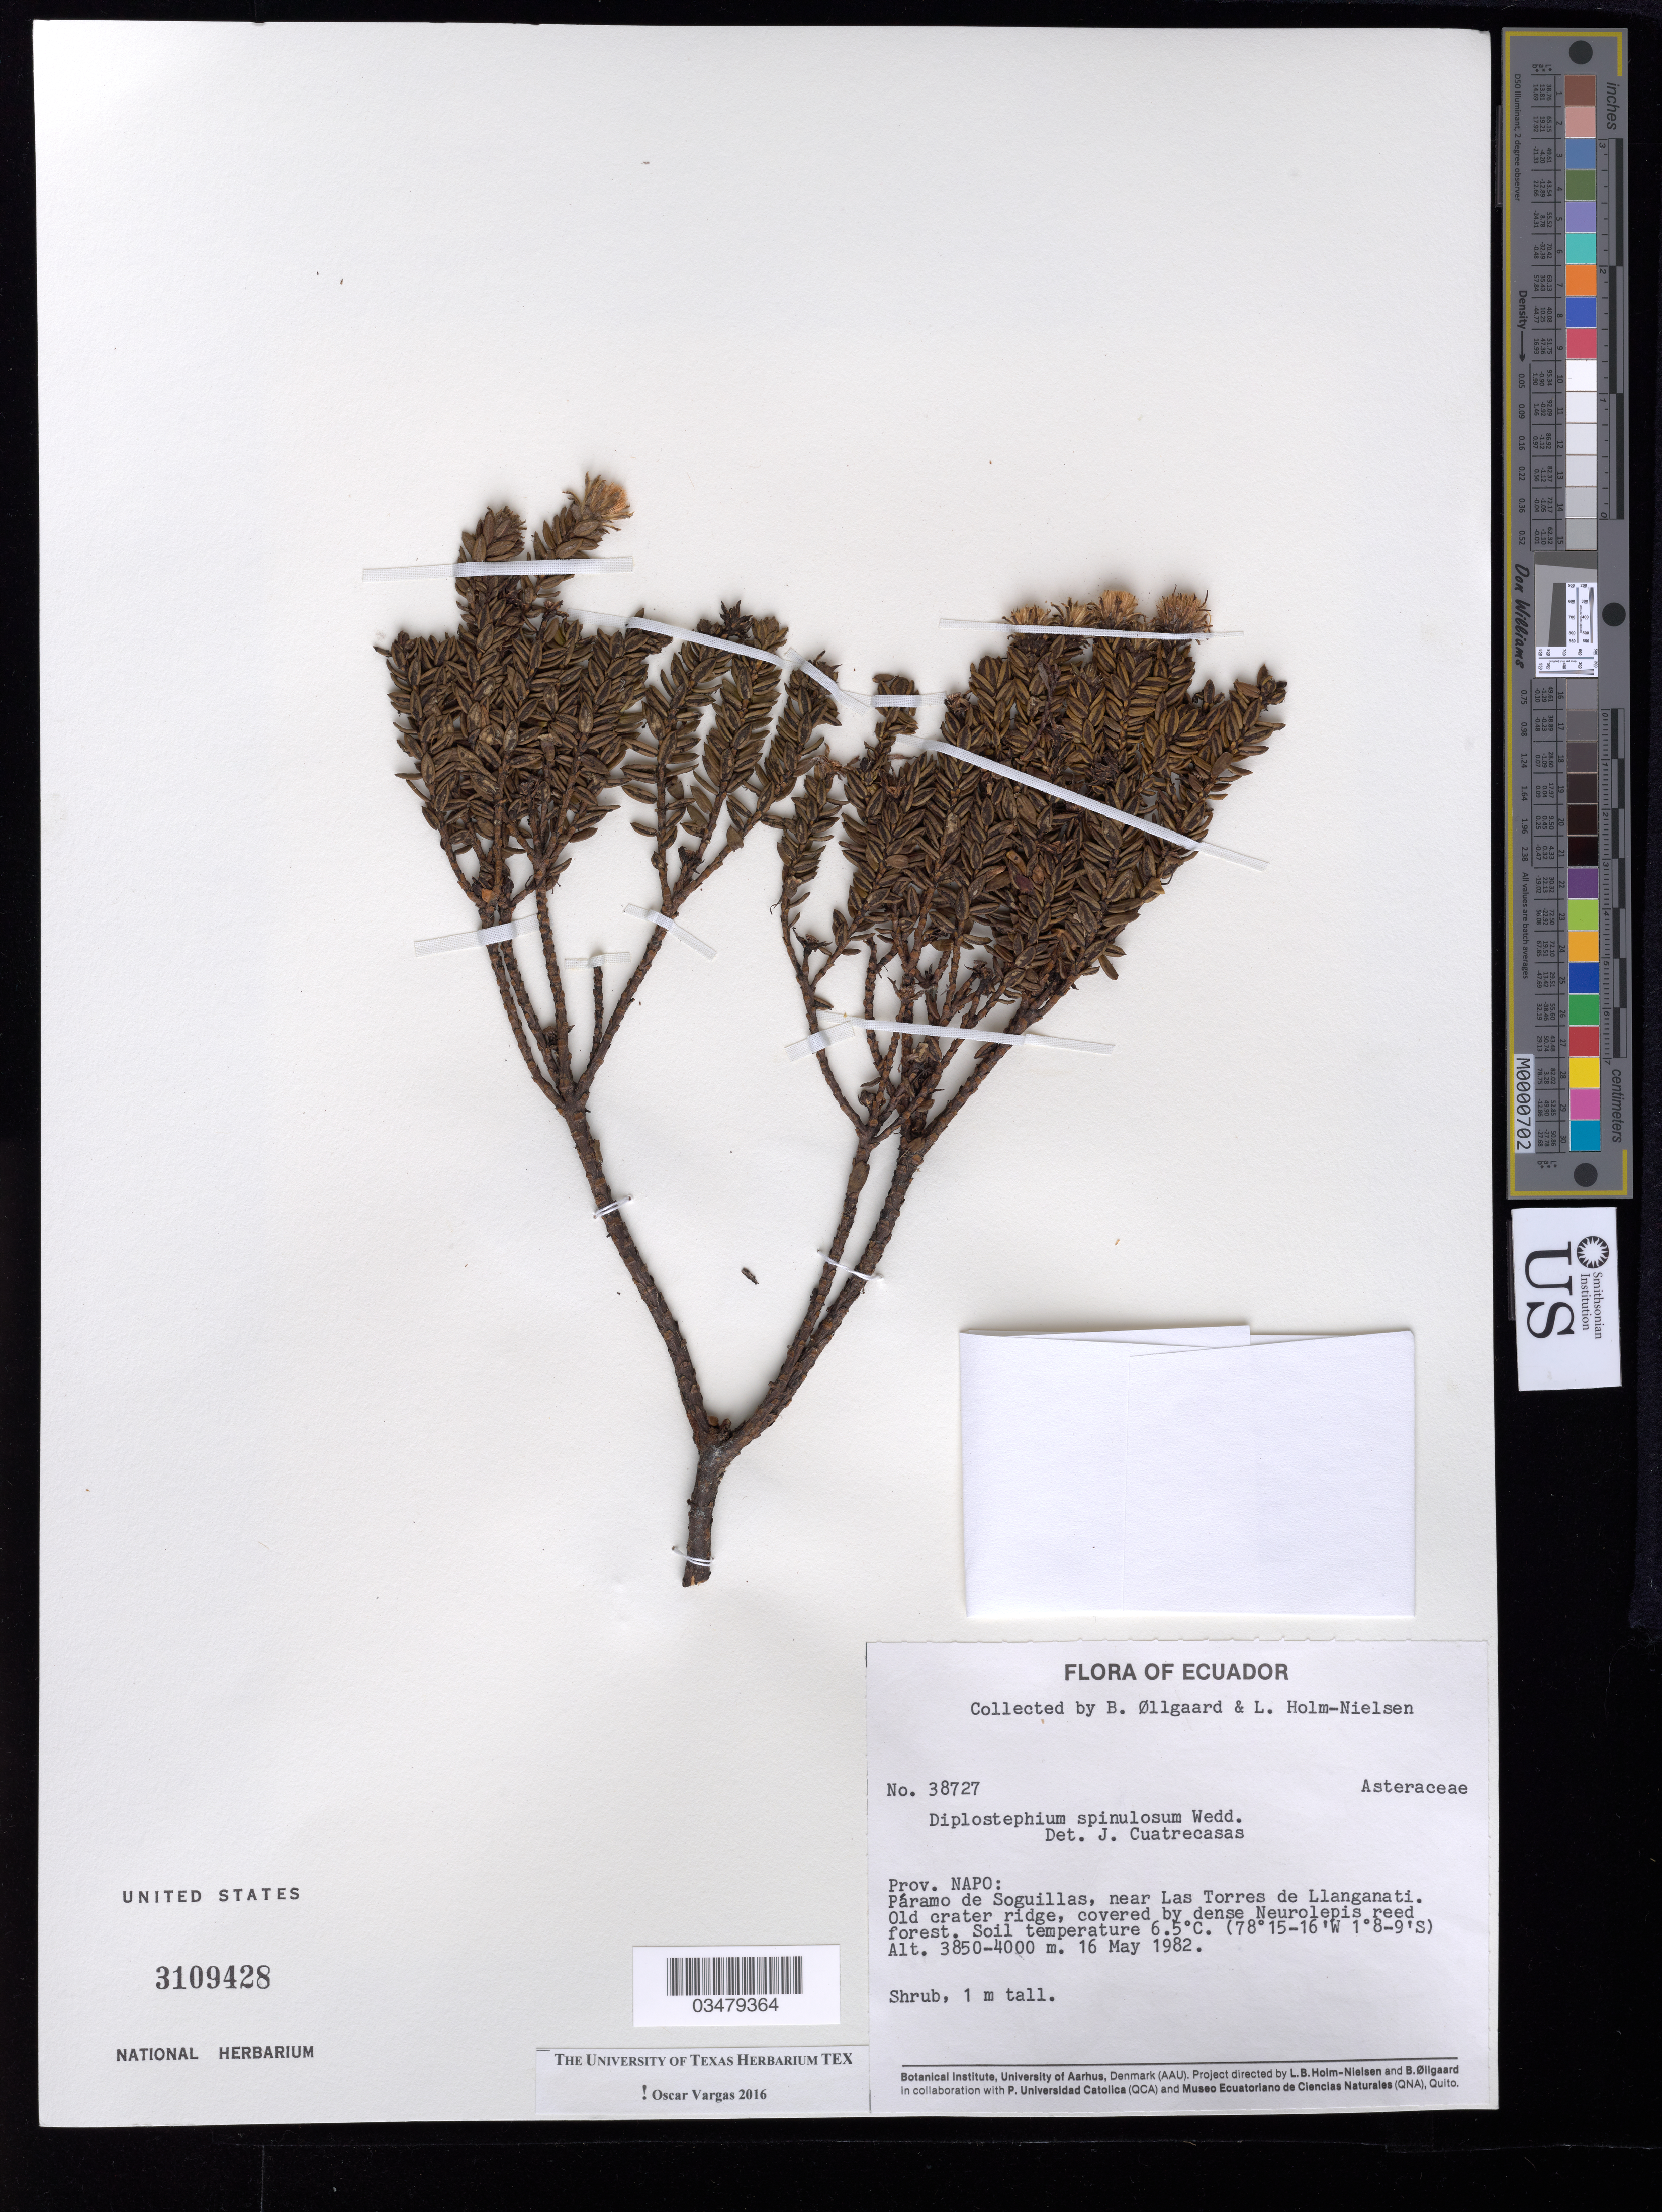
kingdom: Plantae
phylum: Tracheophyta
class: Magnoliopsida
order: Asterales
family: Asteraceae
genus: Diplostephium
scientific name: Diplostephium spinulosum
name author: Wedd.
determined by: Vargas, Oscar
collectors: B. Øllgaard & L. B. Holm-Nielsen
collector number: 38727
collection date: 1982-05-16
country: Ecuador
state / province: Napo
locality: Páramo de Soguillas, near Las Torres de Llanganati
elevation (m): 3850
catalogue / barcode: US 3109428